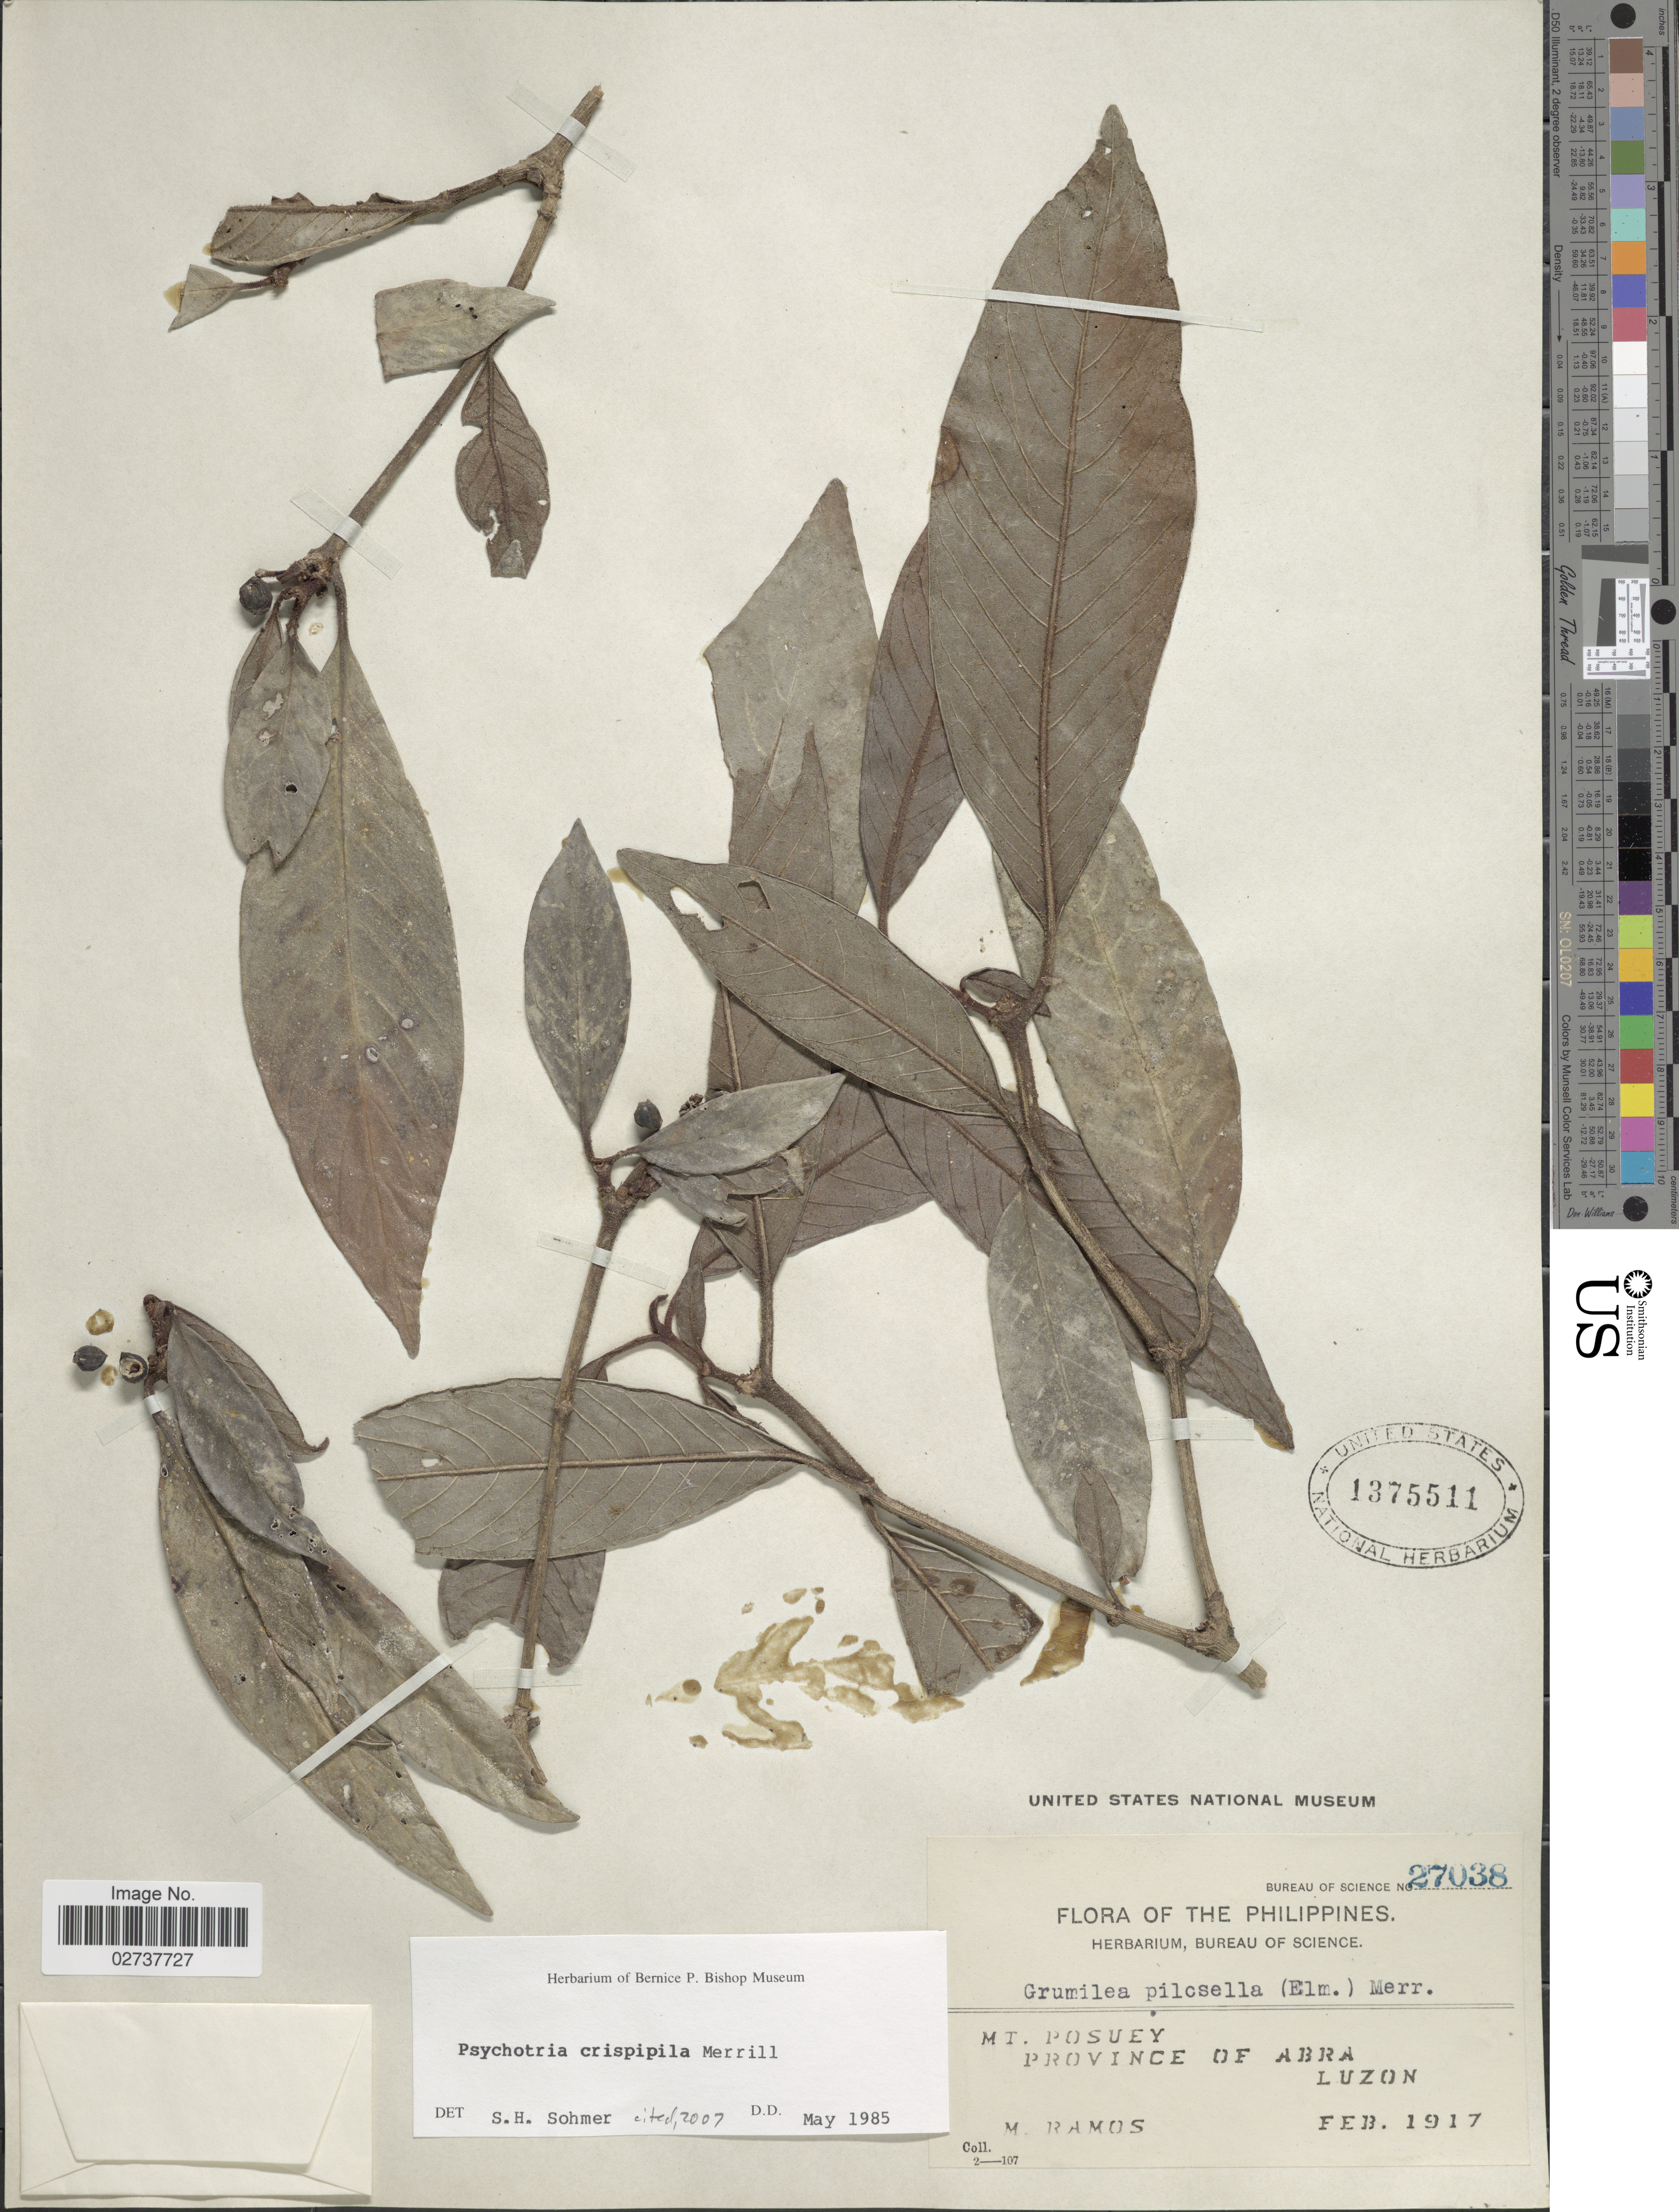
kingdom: Plantae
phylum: Tracheophyta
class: Magnoliopsida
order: Gentianales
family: Rubiaceae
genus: Psychotria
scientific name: Psychotria crispipila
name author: Merr.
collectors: M. Ramos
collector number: Bureau of Science 27038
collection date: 1917-02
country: Philippines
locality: Mt. Posuey, Province of Abra Luzon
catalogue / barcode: US 1375511